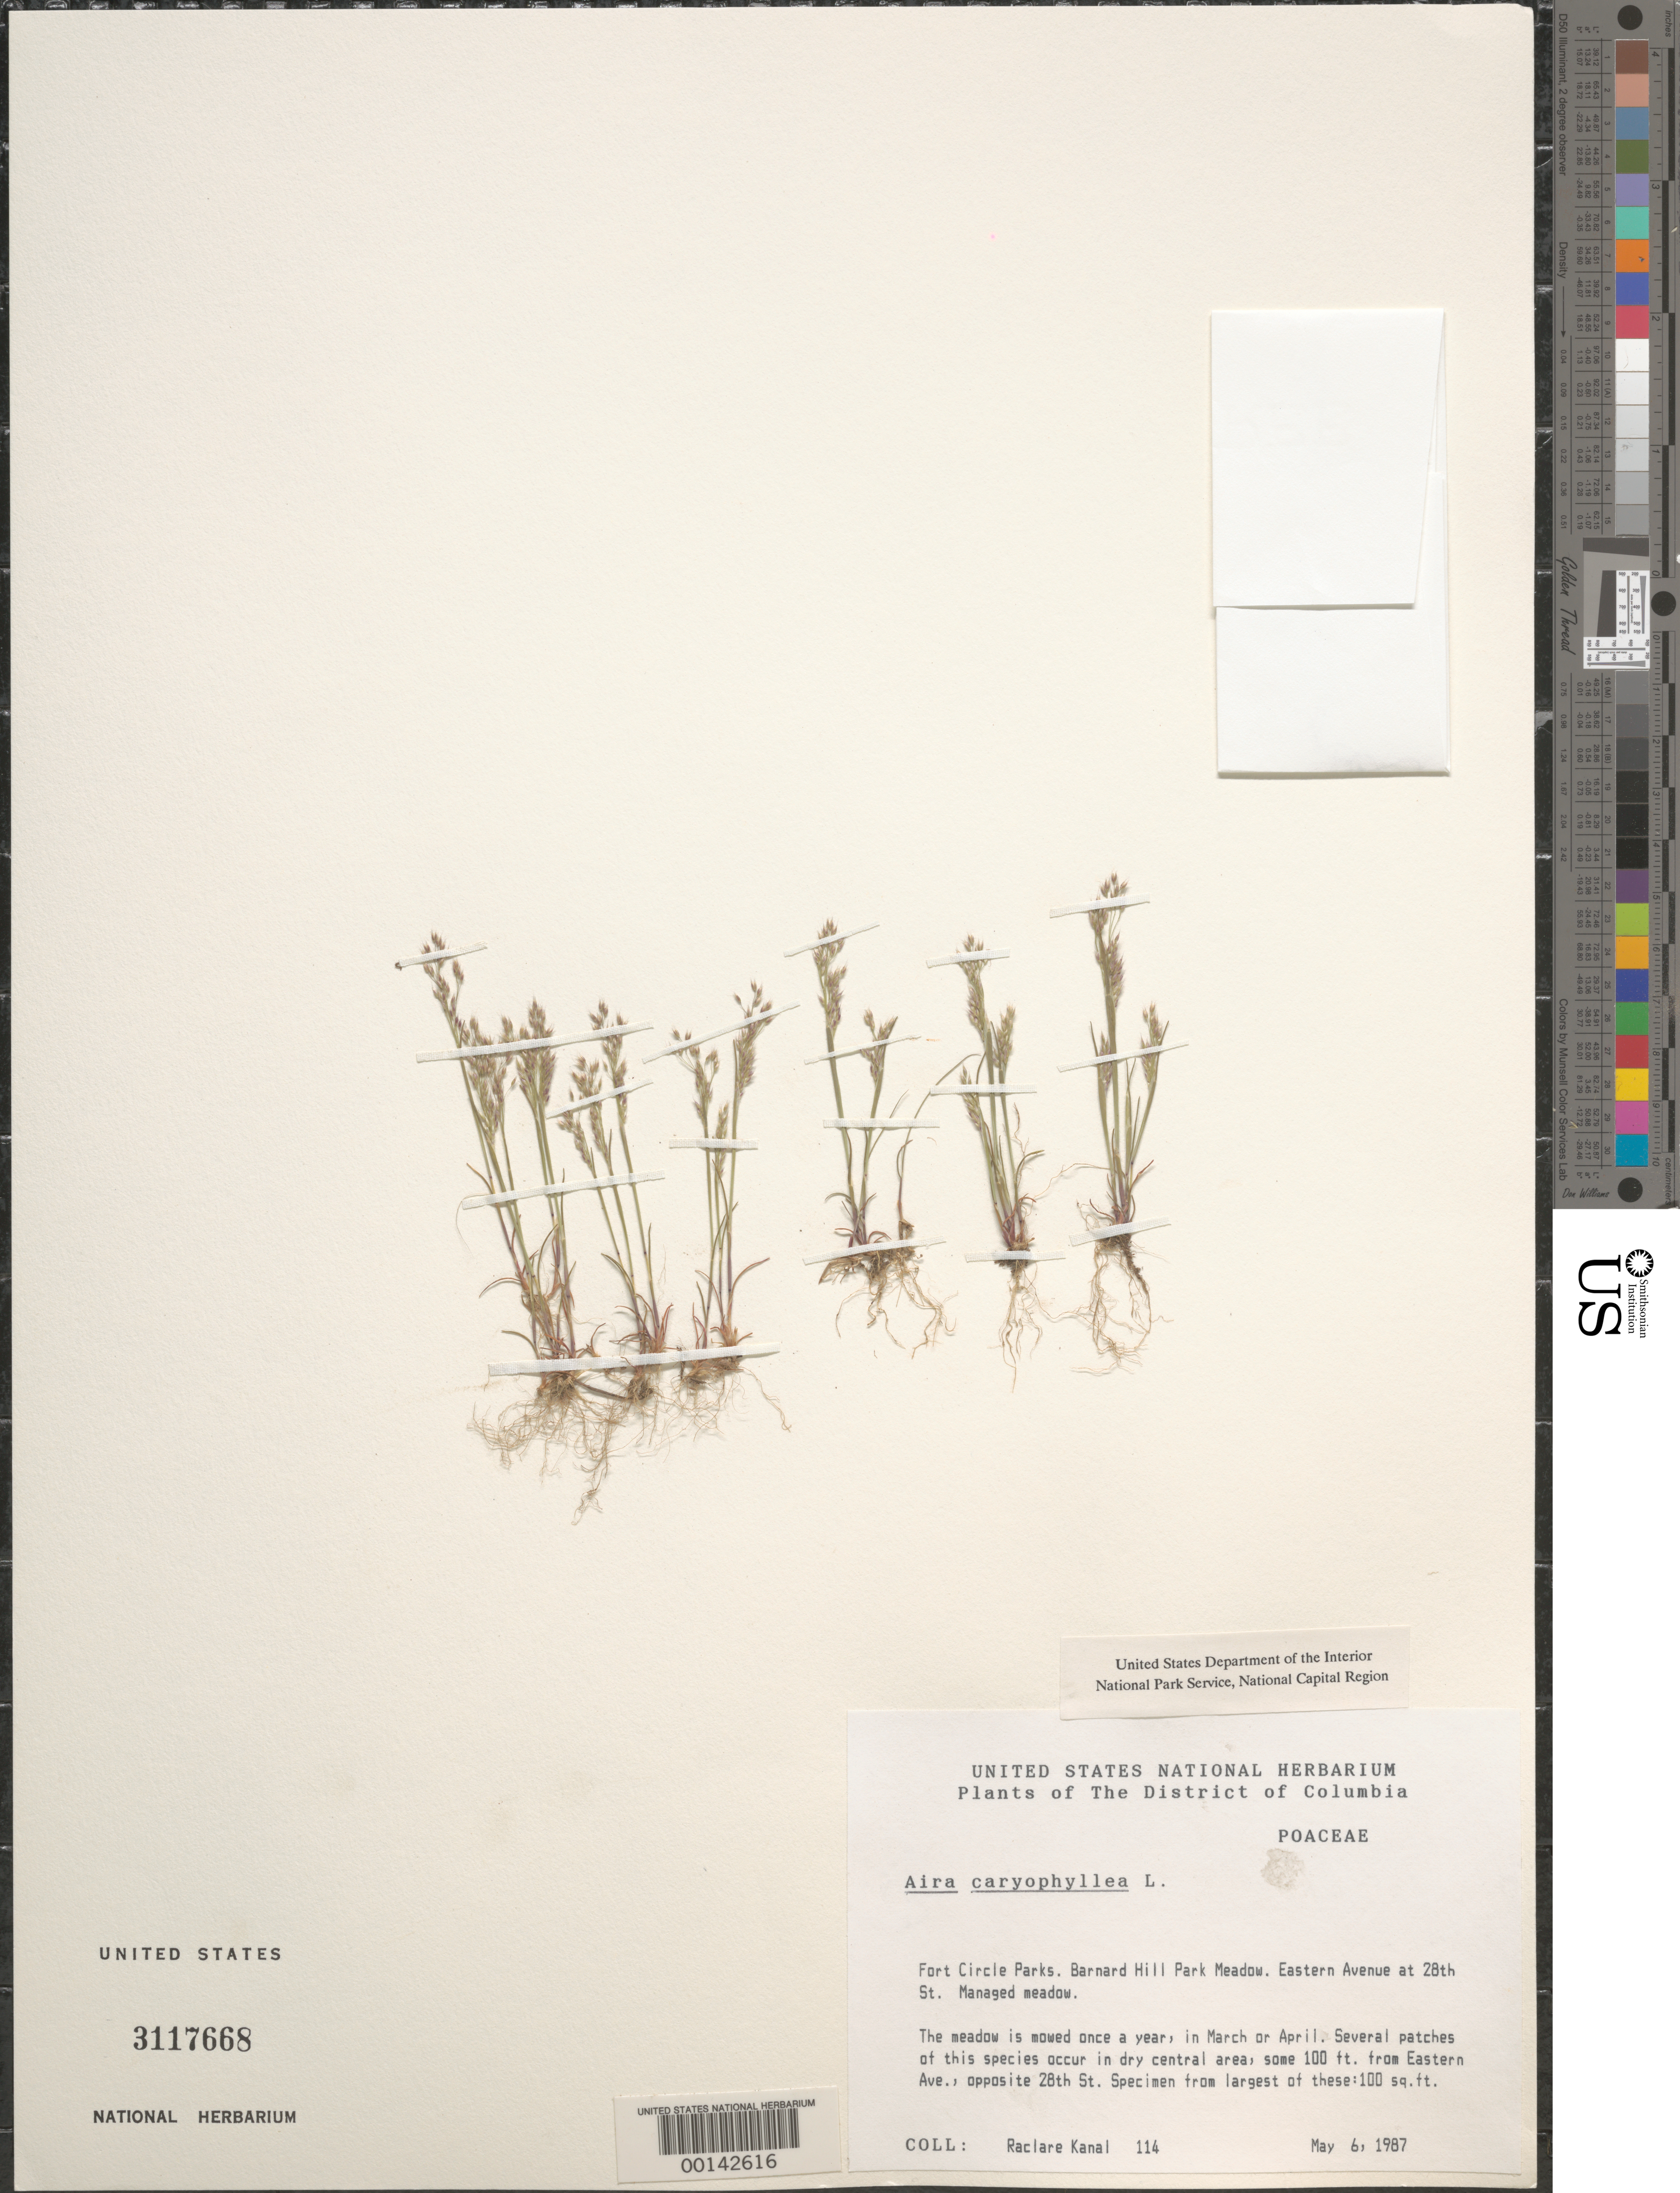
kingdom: Plantae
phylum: Tracheophyta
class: Liliopsida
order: Poales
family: Poaceae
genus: Aira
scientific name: Aira caryophyllea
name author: L.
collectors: R. Kanal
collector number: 114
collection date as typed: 06 May 1987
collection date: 1987-05-06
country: United States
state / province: District of Columbia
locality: Fort Circle Parks, Barnard Hill Park meadow, Eastern Avenue at 2 8th St.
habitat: Managed meadow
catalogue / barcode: US 3117668